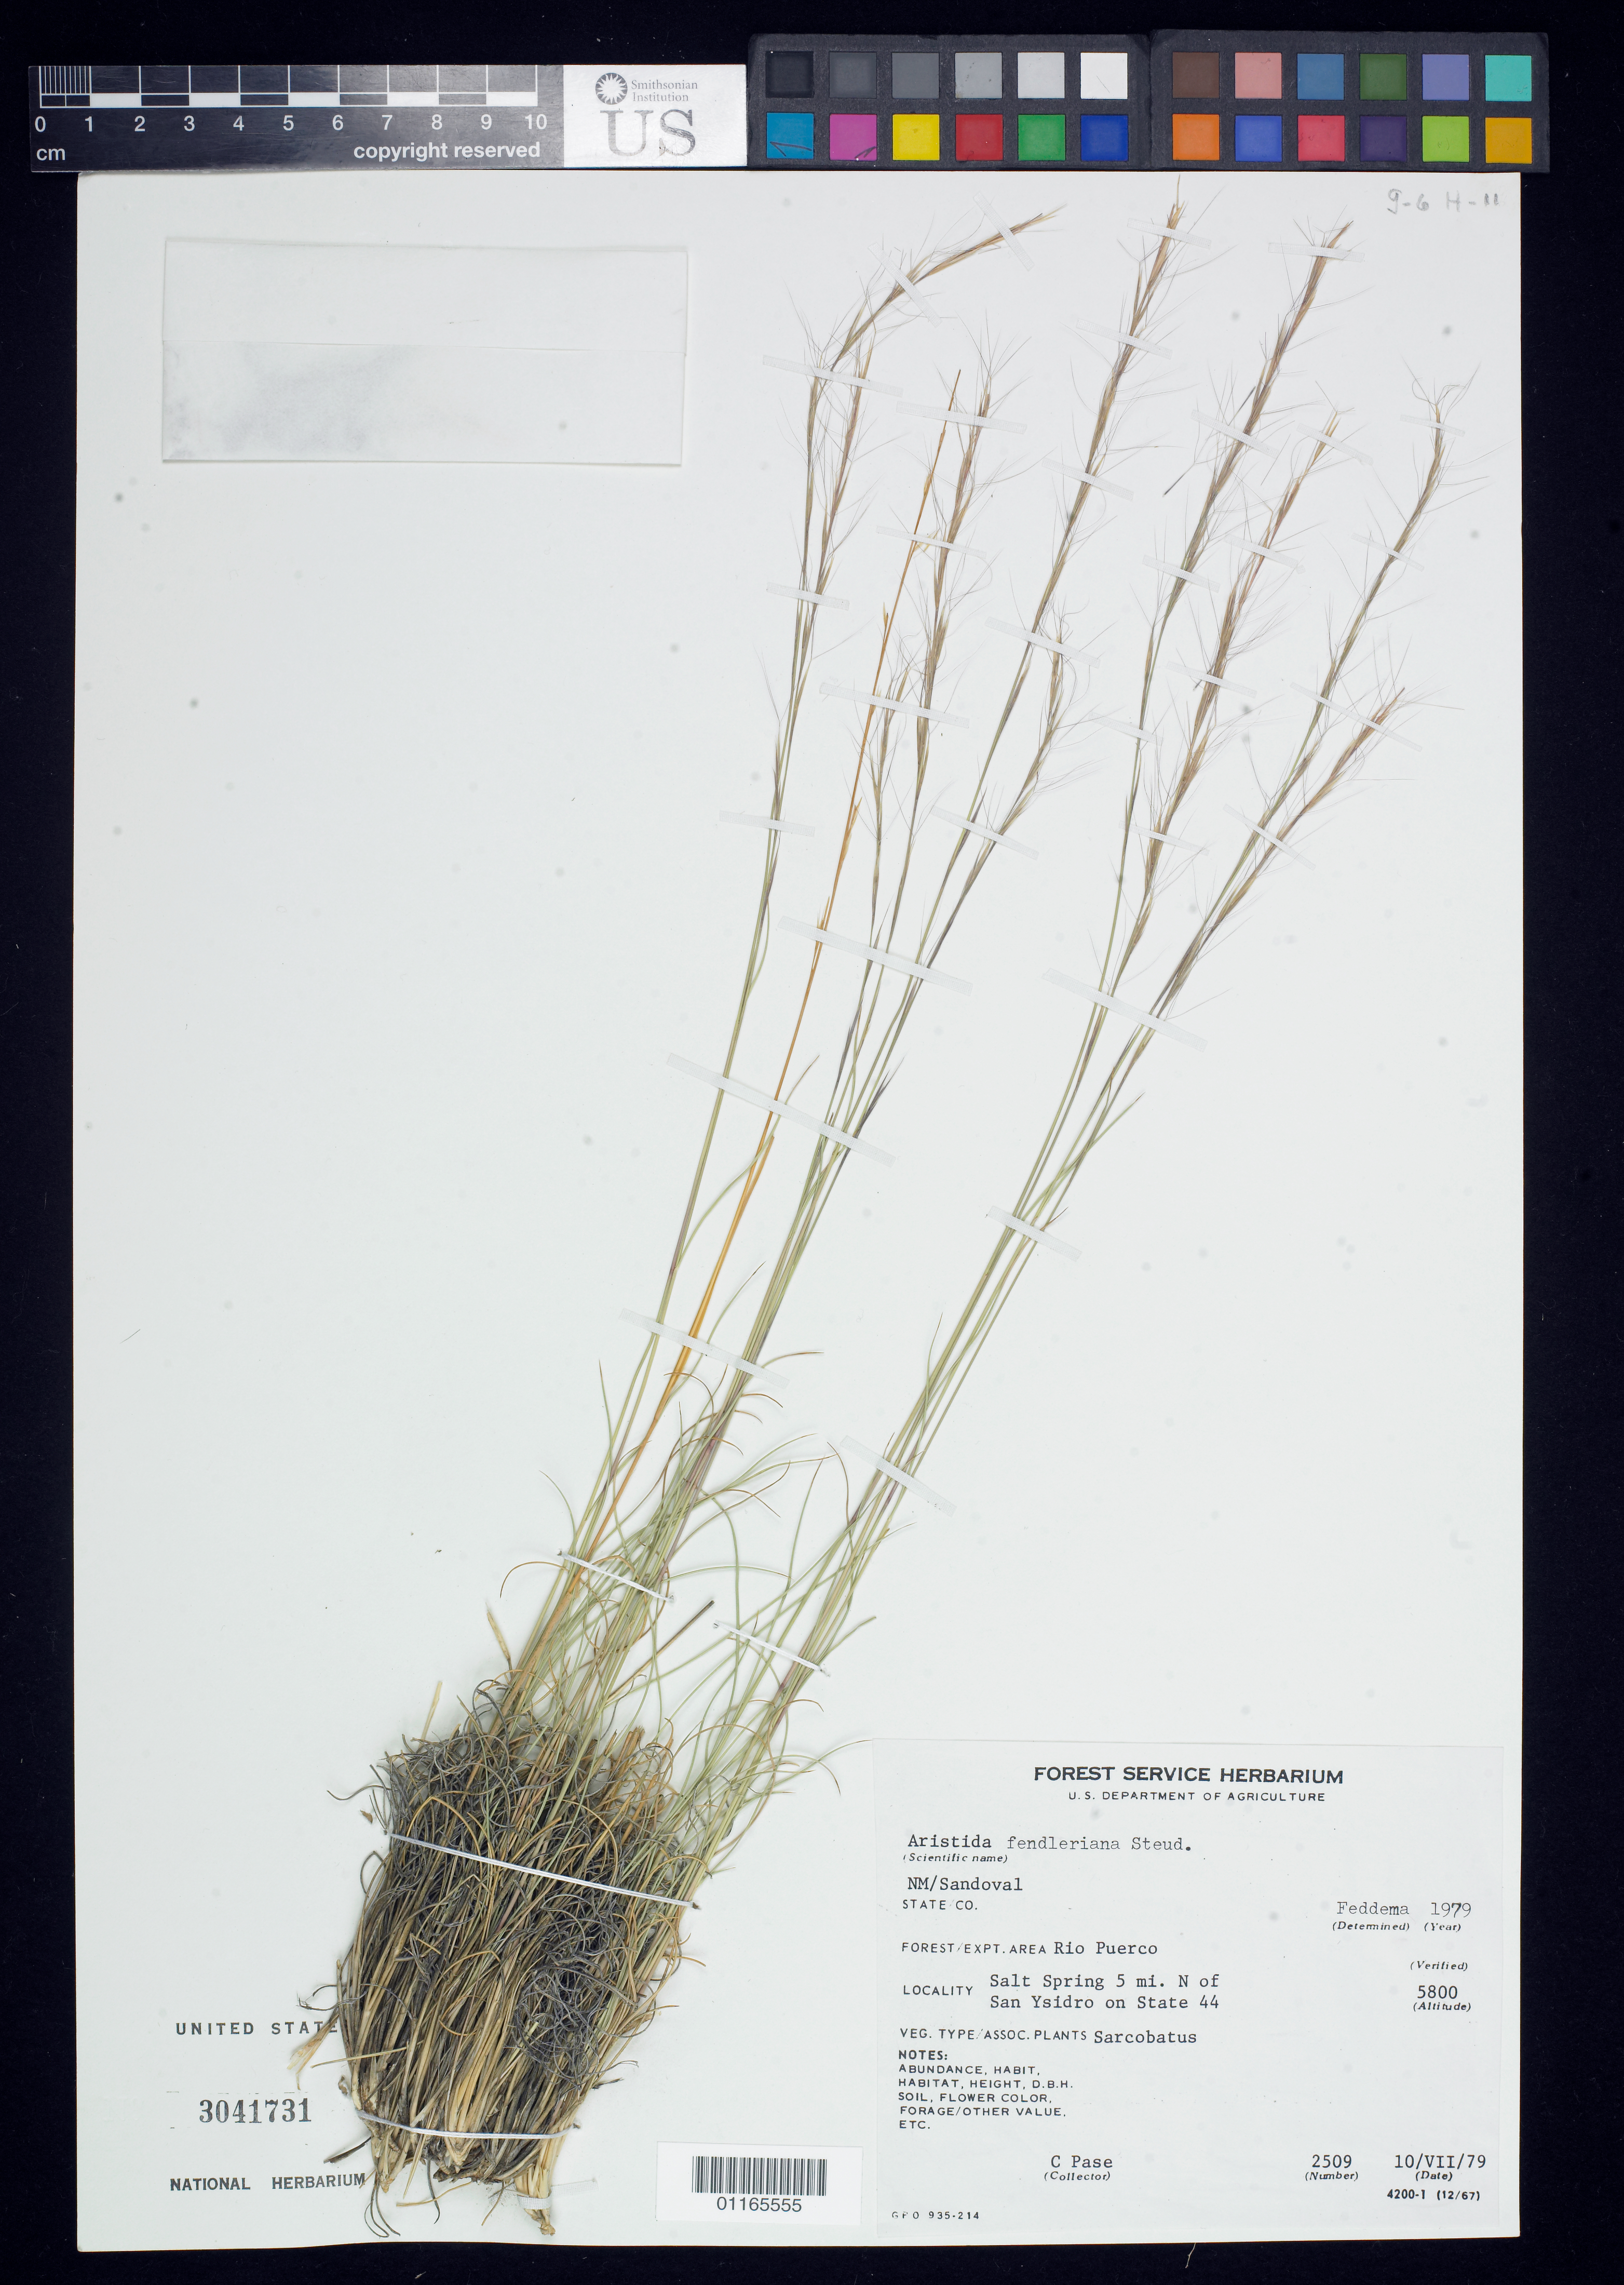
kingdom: Plantae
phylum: Tracheophyta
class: Liliopsida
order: Poales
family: Poaceae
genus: Aristida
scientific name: Aristida purpurea var. fendleriana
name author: (Steud.) Vasey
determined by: Poaceae Reorganization Project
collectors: C. P. Pase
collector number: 2509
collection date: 1979-07-10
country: United States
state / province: New Mexico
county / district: Sandoval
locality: Forest/Expt. Area: RIo Puerco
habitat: Sarcobatus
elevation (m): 1768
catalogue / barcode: US 3041731